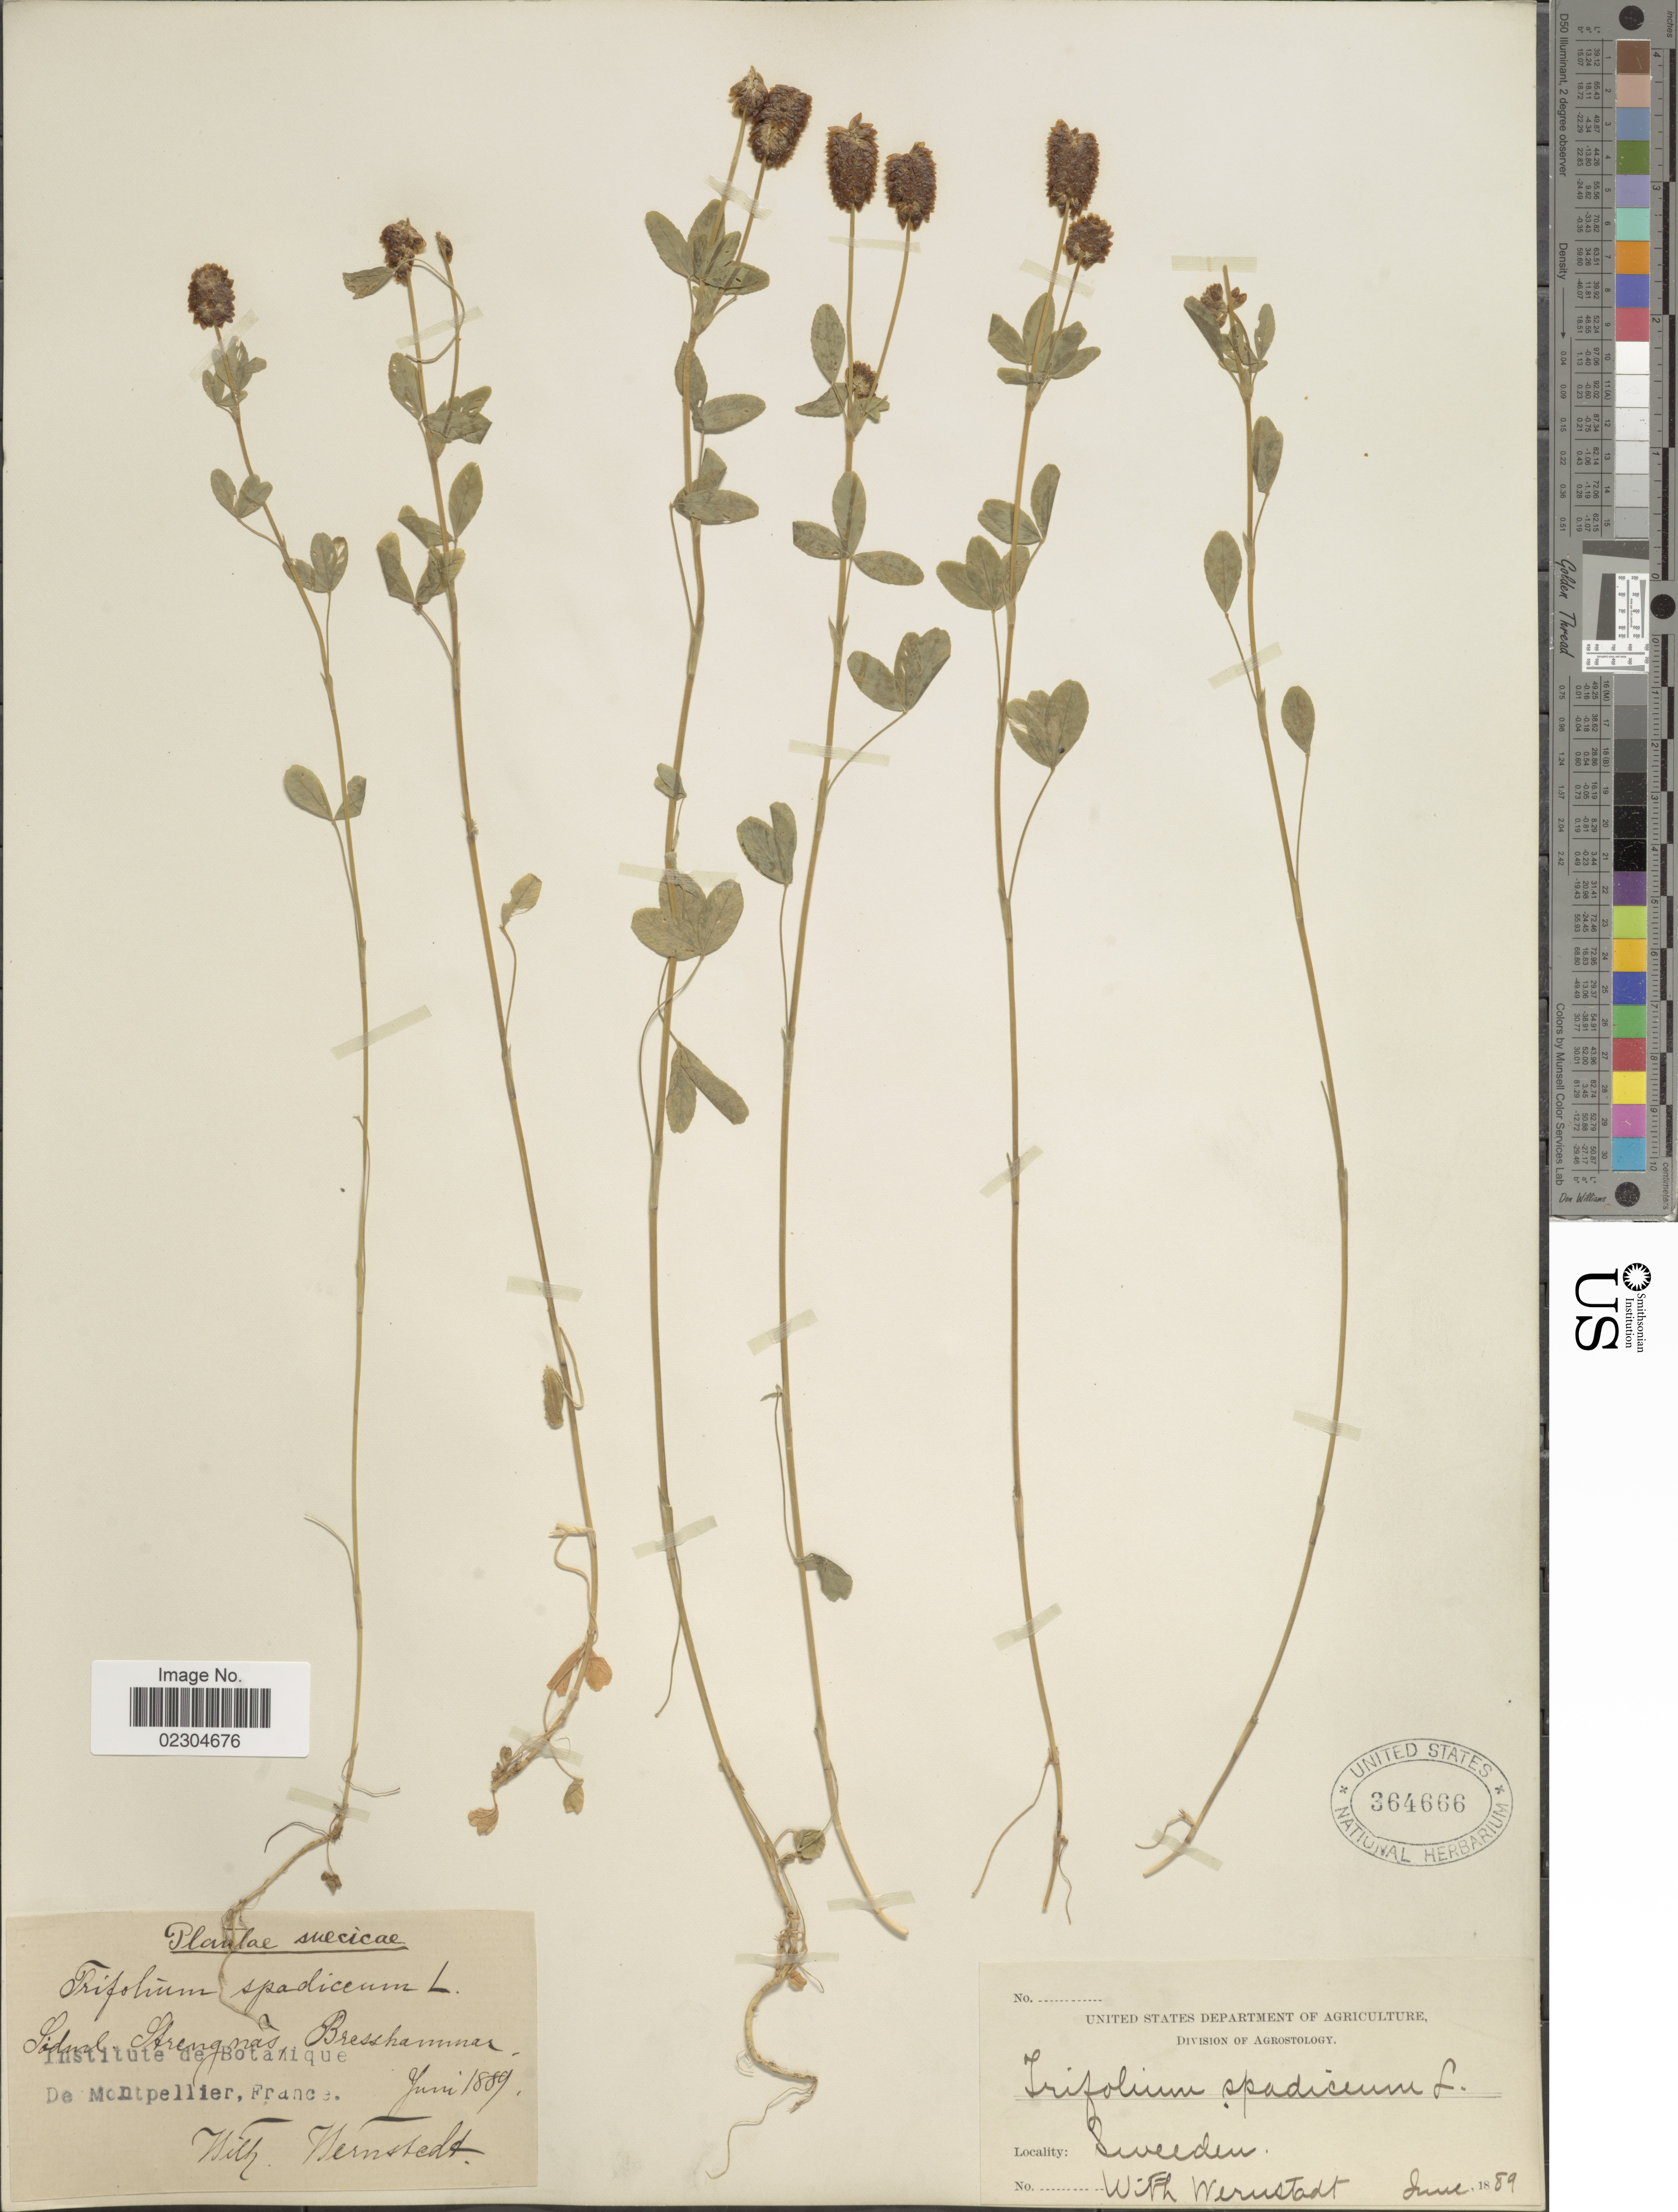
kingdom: Plantae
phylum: Tracheophyta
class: Magnoliopsida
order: Fabales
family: Fabaceae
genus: Trifolium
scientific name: Trifolium spadiceum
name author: L.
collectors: W. Wernstedt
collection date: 1889-06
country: Sweden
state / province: Sodermanland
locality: Sodml. Strengnas Bresshamnar, De Montpellier, France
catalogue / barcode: US 364666